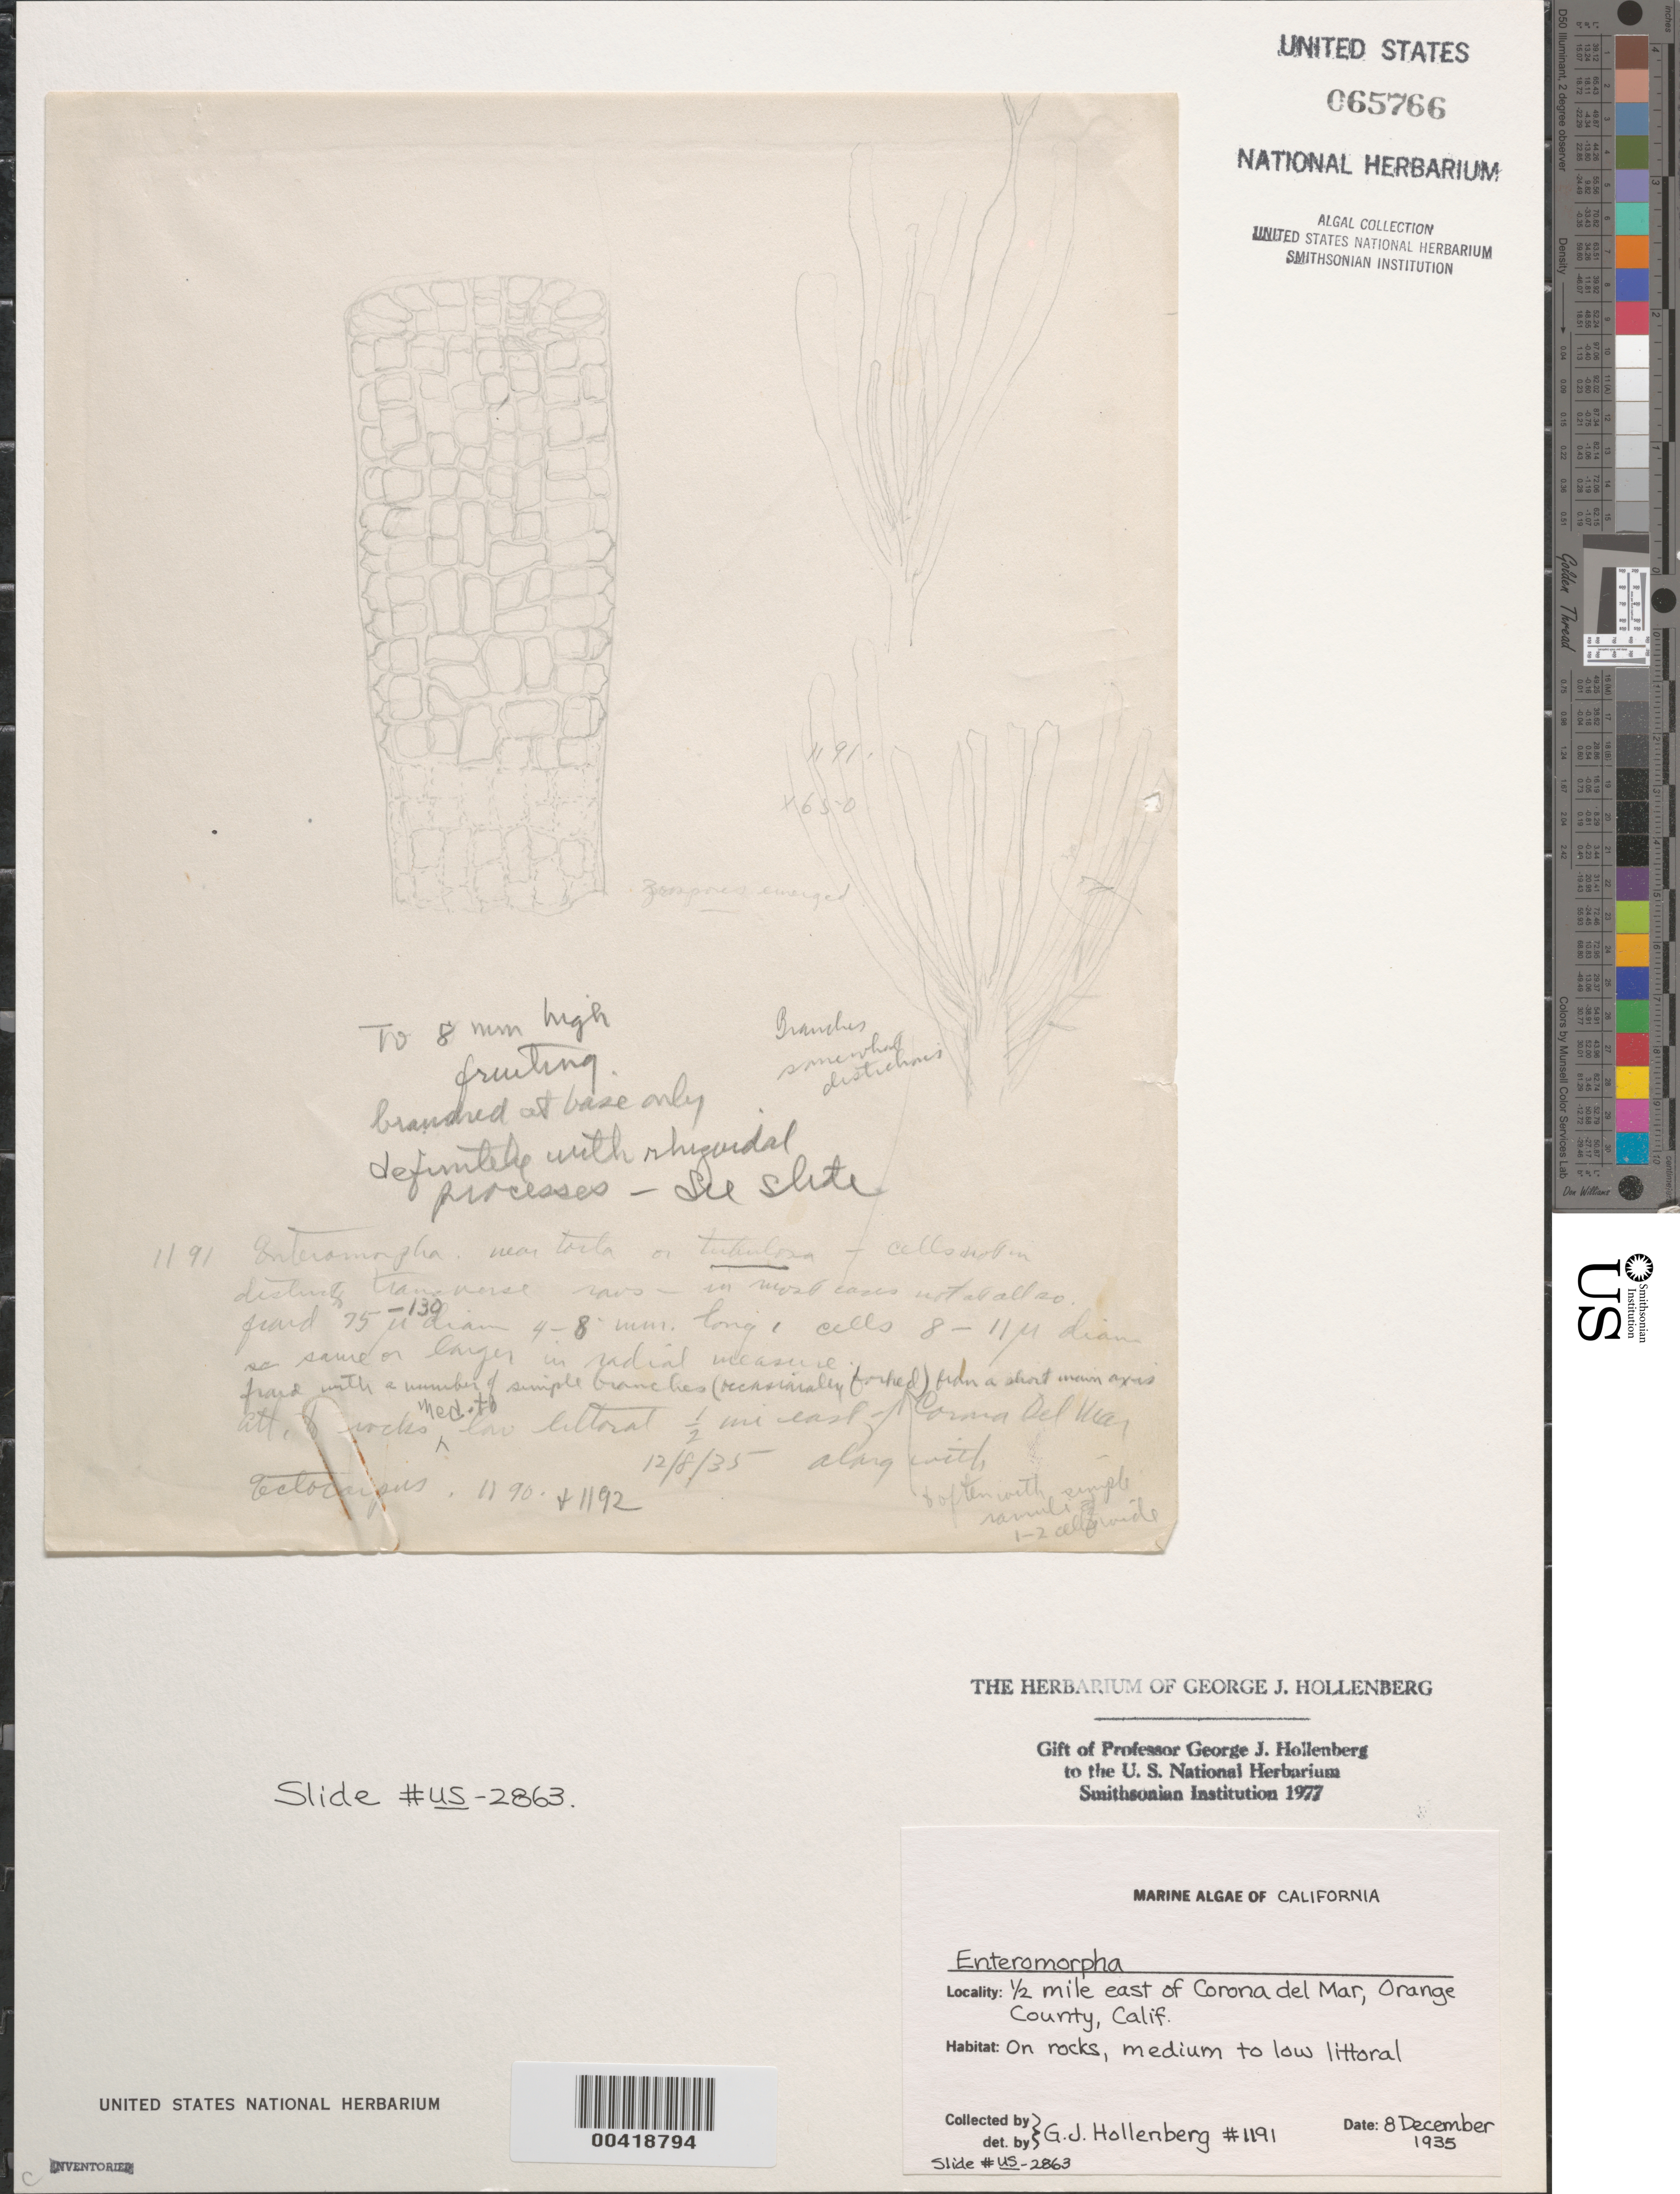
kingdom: Plantae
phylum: Chlorophyta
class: Ulvophyceae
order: Ulvales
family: Ulvaceae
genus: Ulva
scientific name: Ulva sp.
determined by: Algae name updating Project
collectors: G. Hollenberg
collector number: GJH 1191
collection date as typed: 08 Dec 1935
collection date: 1935-12-08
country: United States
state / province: California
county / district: Orange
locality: East of Corona del Mar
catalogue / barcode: US 65766